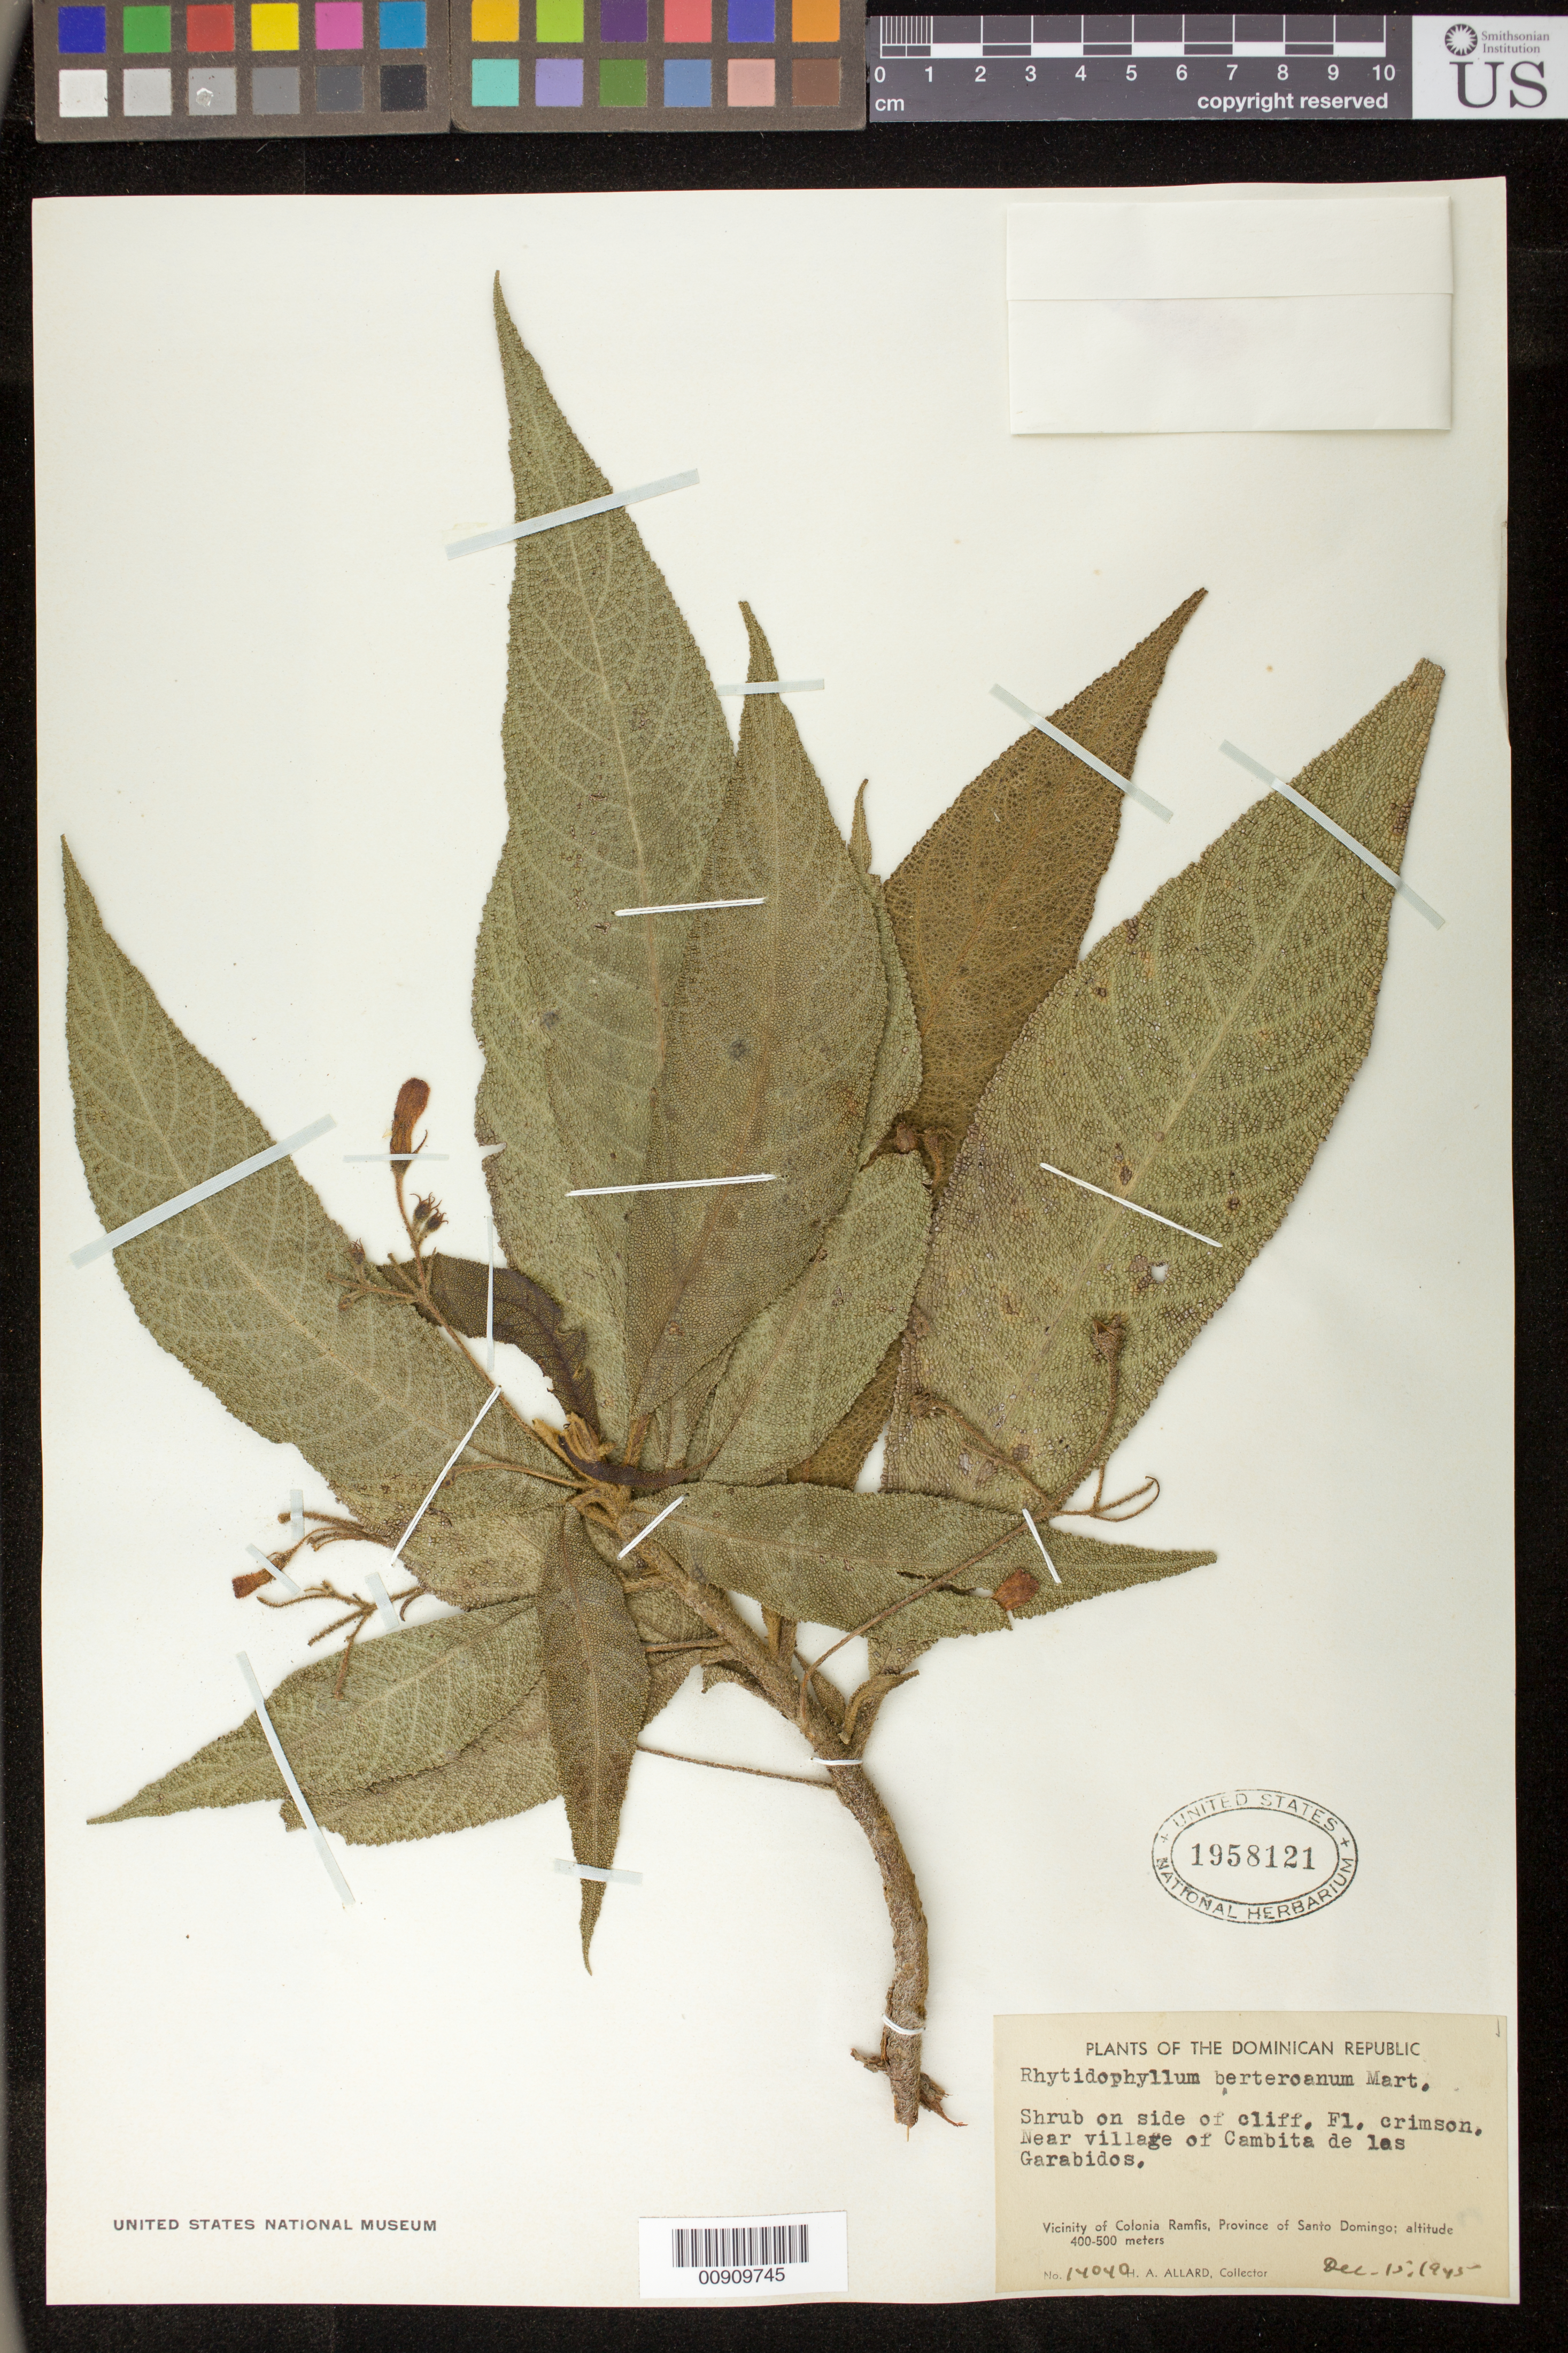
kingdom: Plantae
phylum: Tracheophyta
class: Magnoliopsida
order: Lamiales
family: Gesneriaceae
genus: Rhytidophyllum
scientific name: Rhytidophyllum berteroanum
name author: Mart.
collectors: H. A. Allard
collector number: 14040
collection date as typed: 15 Dec 1945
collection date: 1945-12-15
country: Dominican Republic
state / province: Santo Domingo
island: Hispaniola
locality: Vicinity of Colonia Ramfis, Province of Santo Domingo. Near village of Cambrita de las Garabidos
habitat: On side of cliff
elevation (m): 400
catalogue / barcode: US 1958121